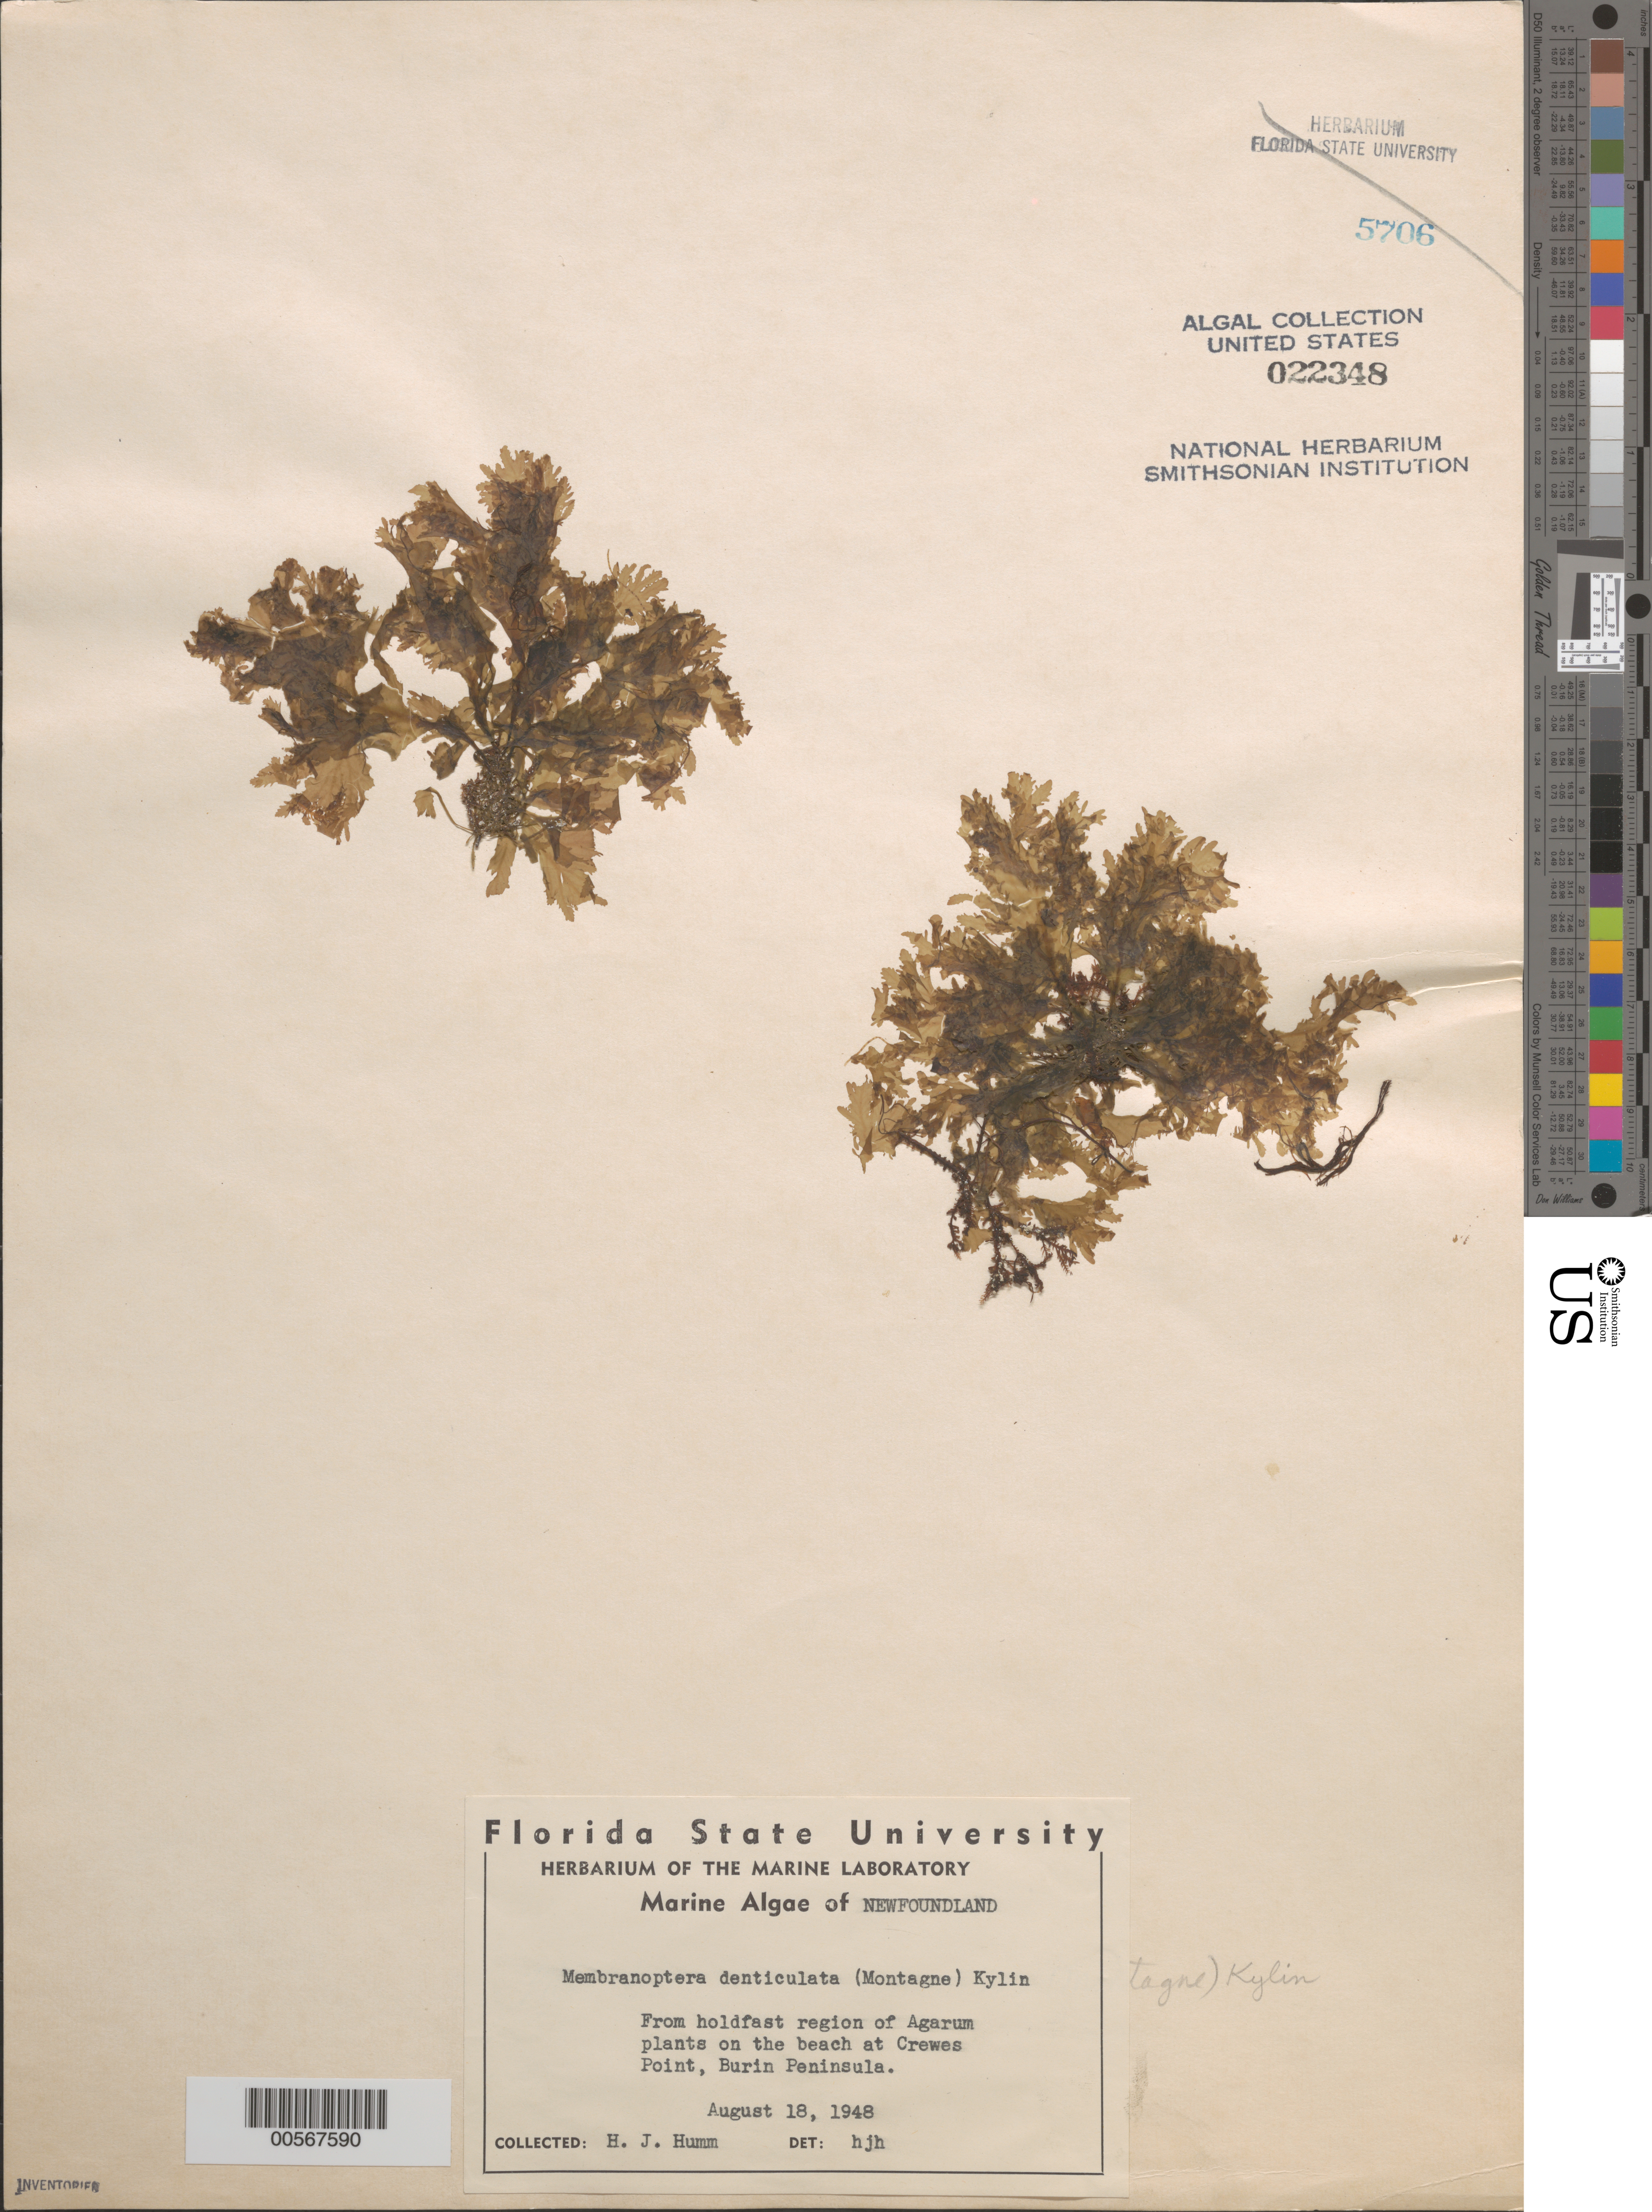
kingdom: Plantae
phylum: Rhodophyta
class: Florideophyceae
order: Ceramiales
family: Delesseriaceae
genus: Membranoptera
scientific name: Membranoptera spinulosa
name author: (Rupr.) Kuntze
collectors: H. J. Humm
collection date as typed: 18 Aug 1948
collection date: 1948-08-18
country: Canada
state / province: Newfoundland and Labrador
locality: Point Crewe (Crewes Point), Burin Peninsula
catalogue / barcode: US 22348